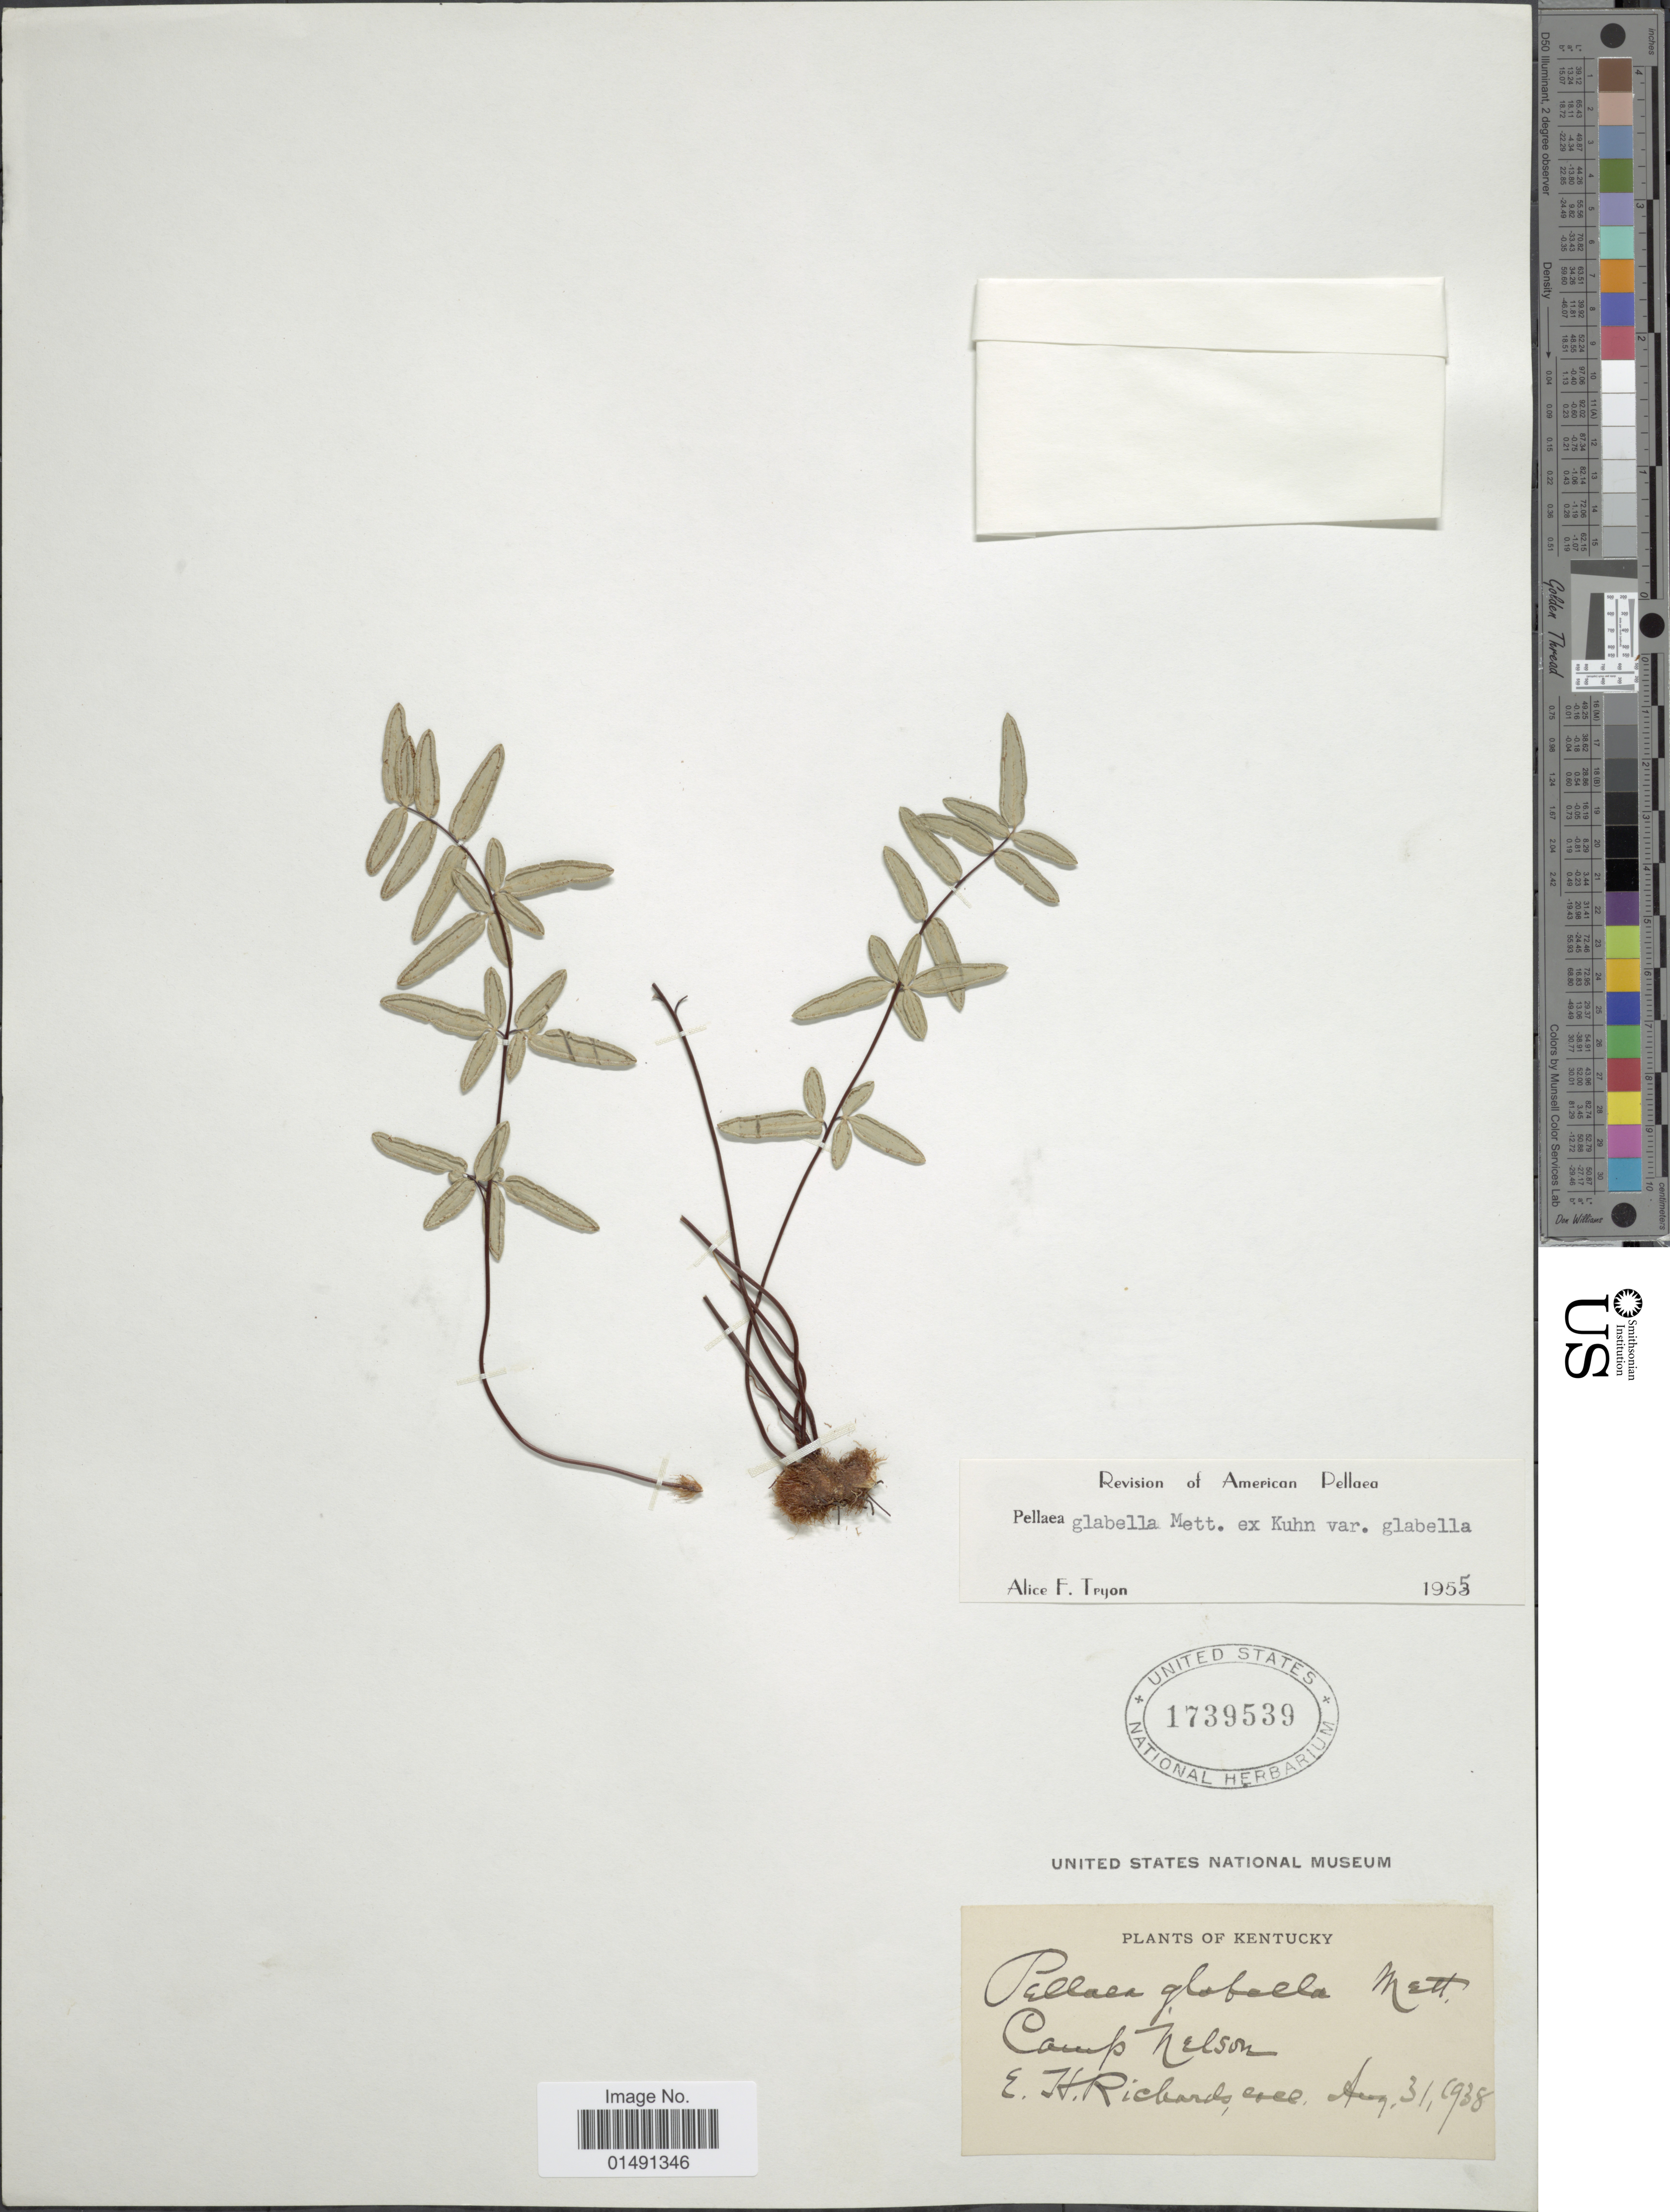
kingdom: Plantae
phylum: Tracheophyta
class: Polypodiopsida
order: Polypodiales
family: Pteridaceae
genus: Pellaea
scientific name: Pellaea glabella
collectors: E. Richards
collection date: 1938-08-31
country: United States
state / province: Kentucky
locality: Camp Nelson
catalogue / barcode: US 1739539